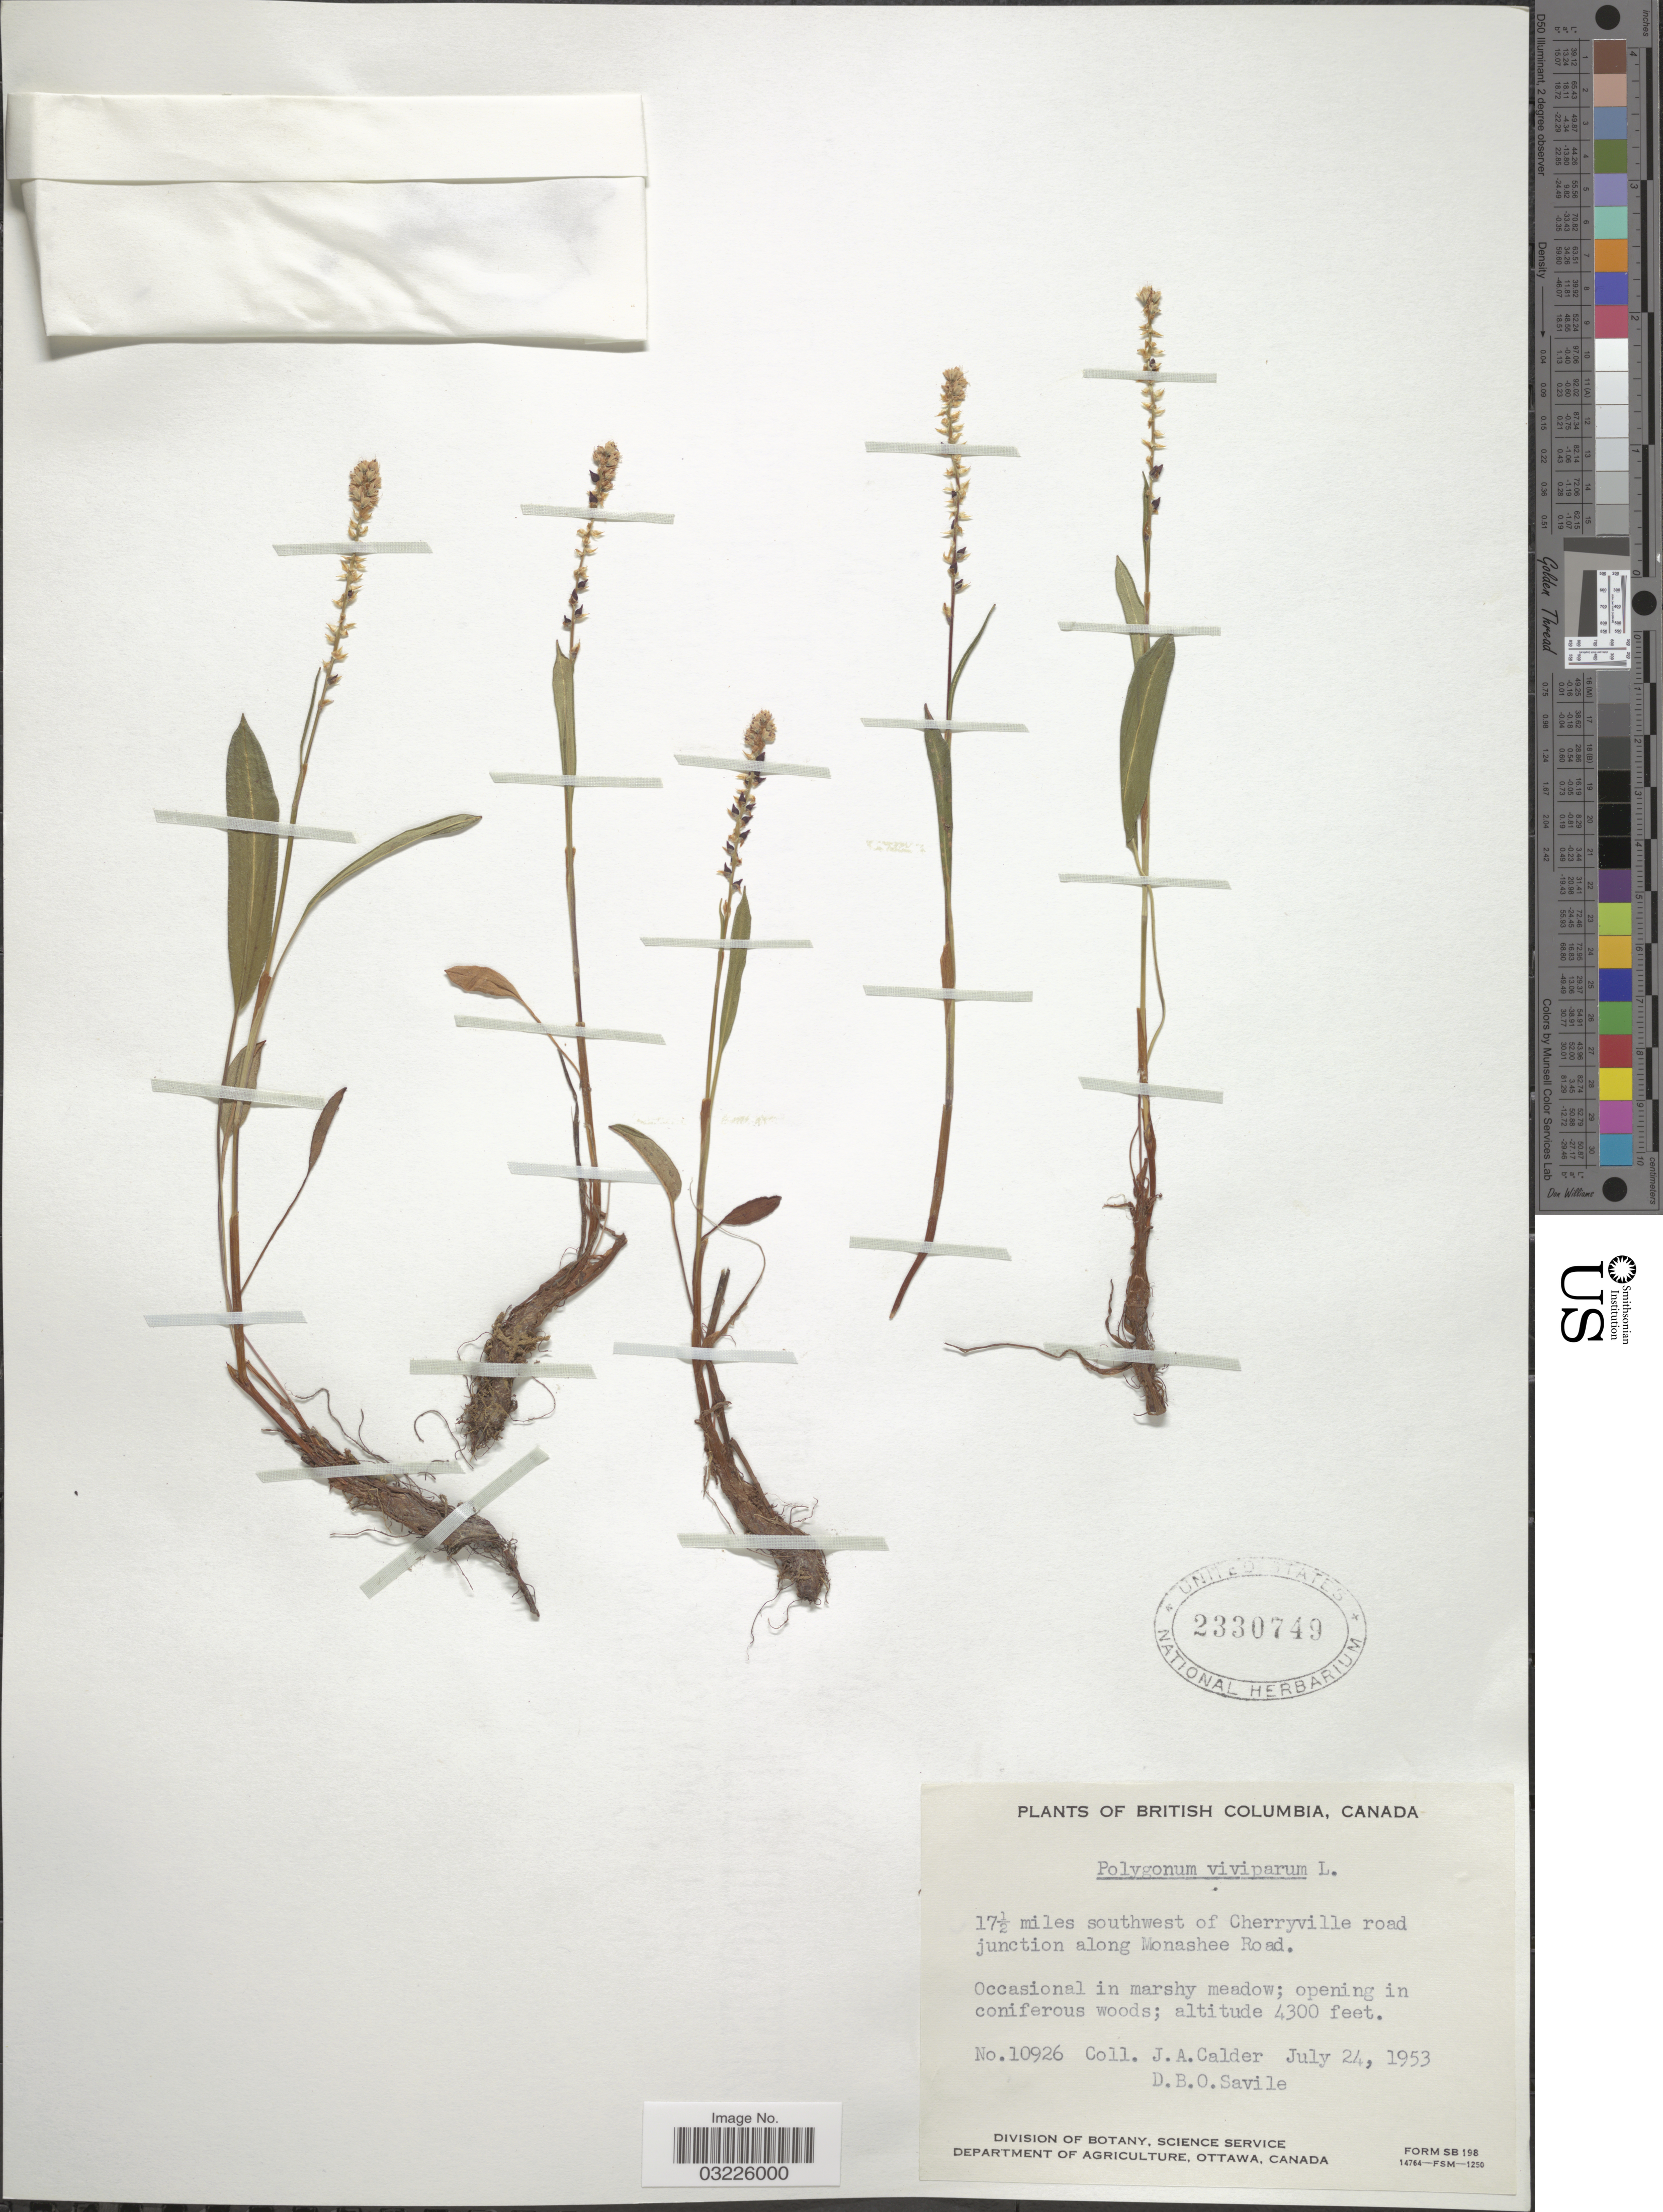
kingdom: Plantae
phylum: Tracheophyta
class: Magnoliopsida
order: Caryophyllales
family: Polygonaceae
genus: Bistorta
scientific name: Bistorta vivipara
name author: (L.) Delarbre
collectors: J. A. Calder & D. Savile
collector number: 10926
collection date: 1953-07-24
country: Canada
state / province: British Columbia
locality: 17½ miles southwest of Cherryville road junction along Monashee Road.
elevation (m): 1311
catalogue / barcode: US 2330749